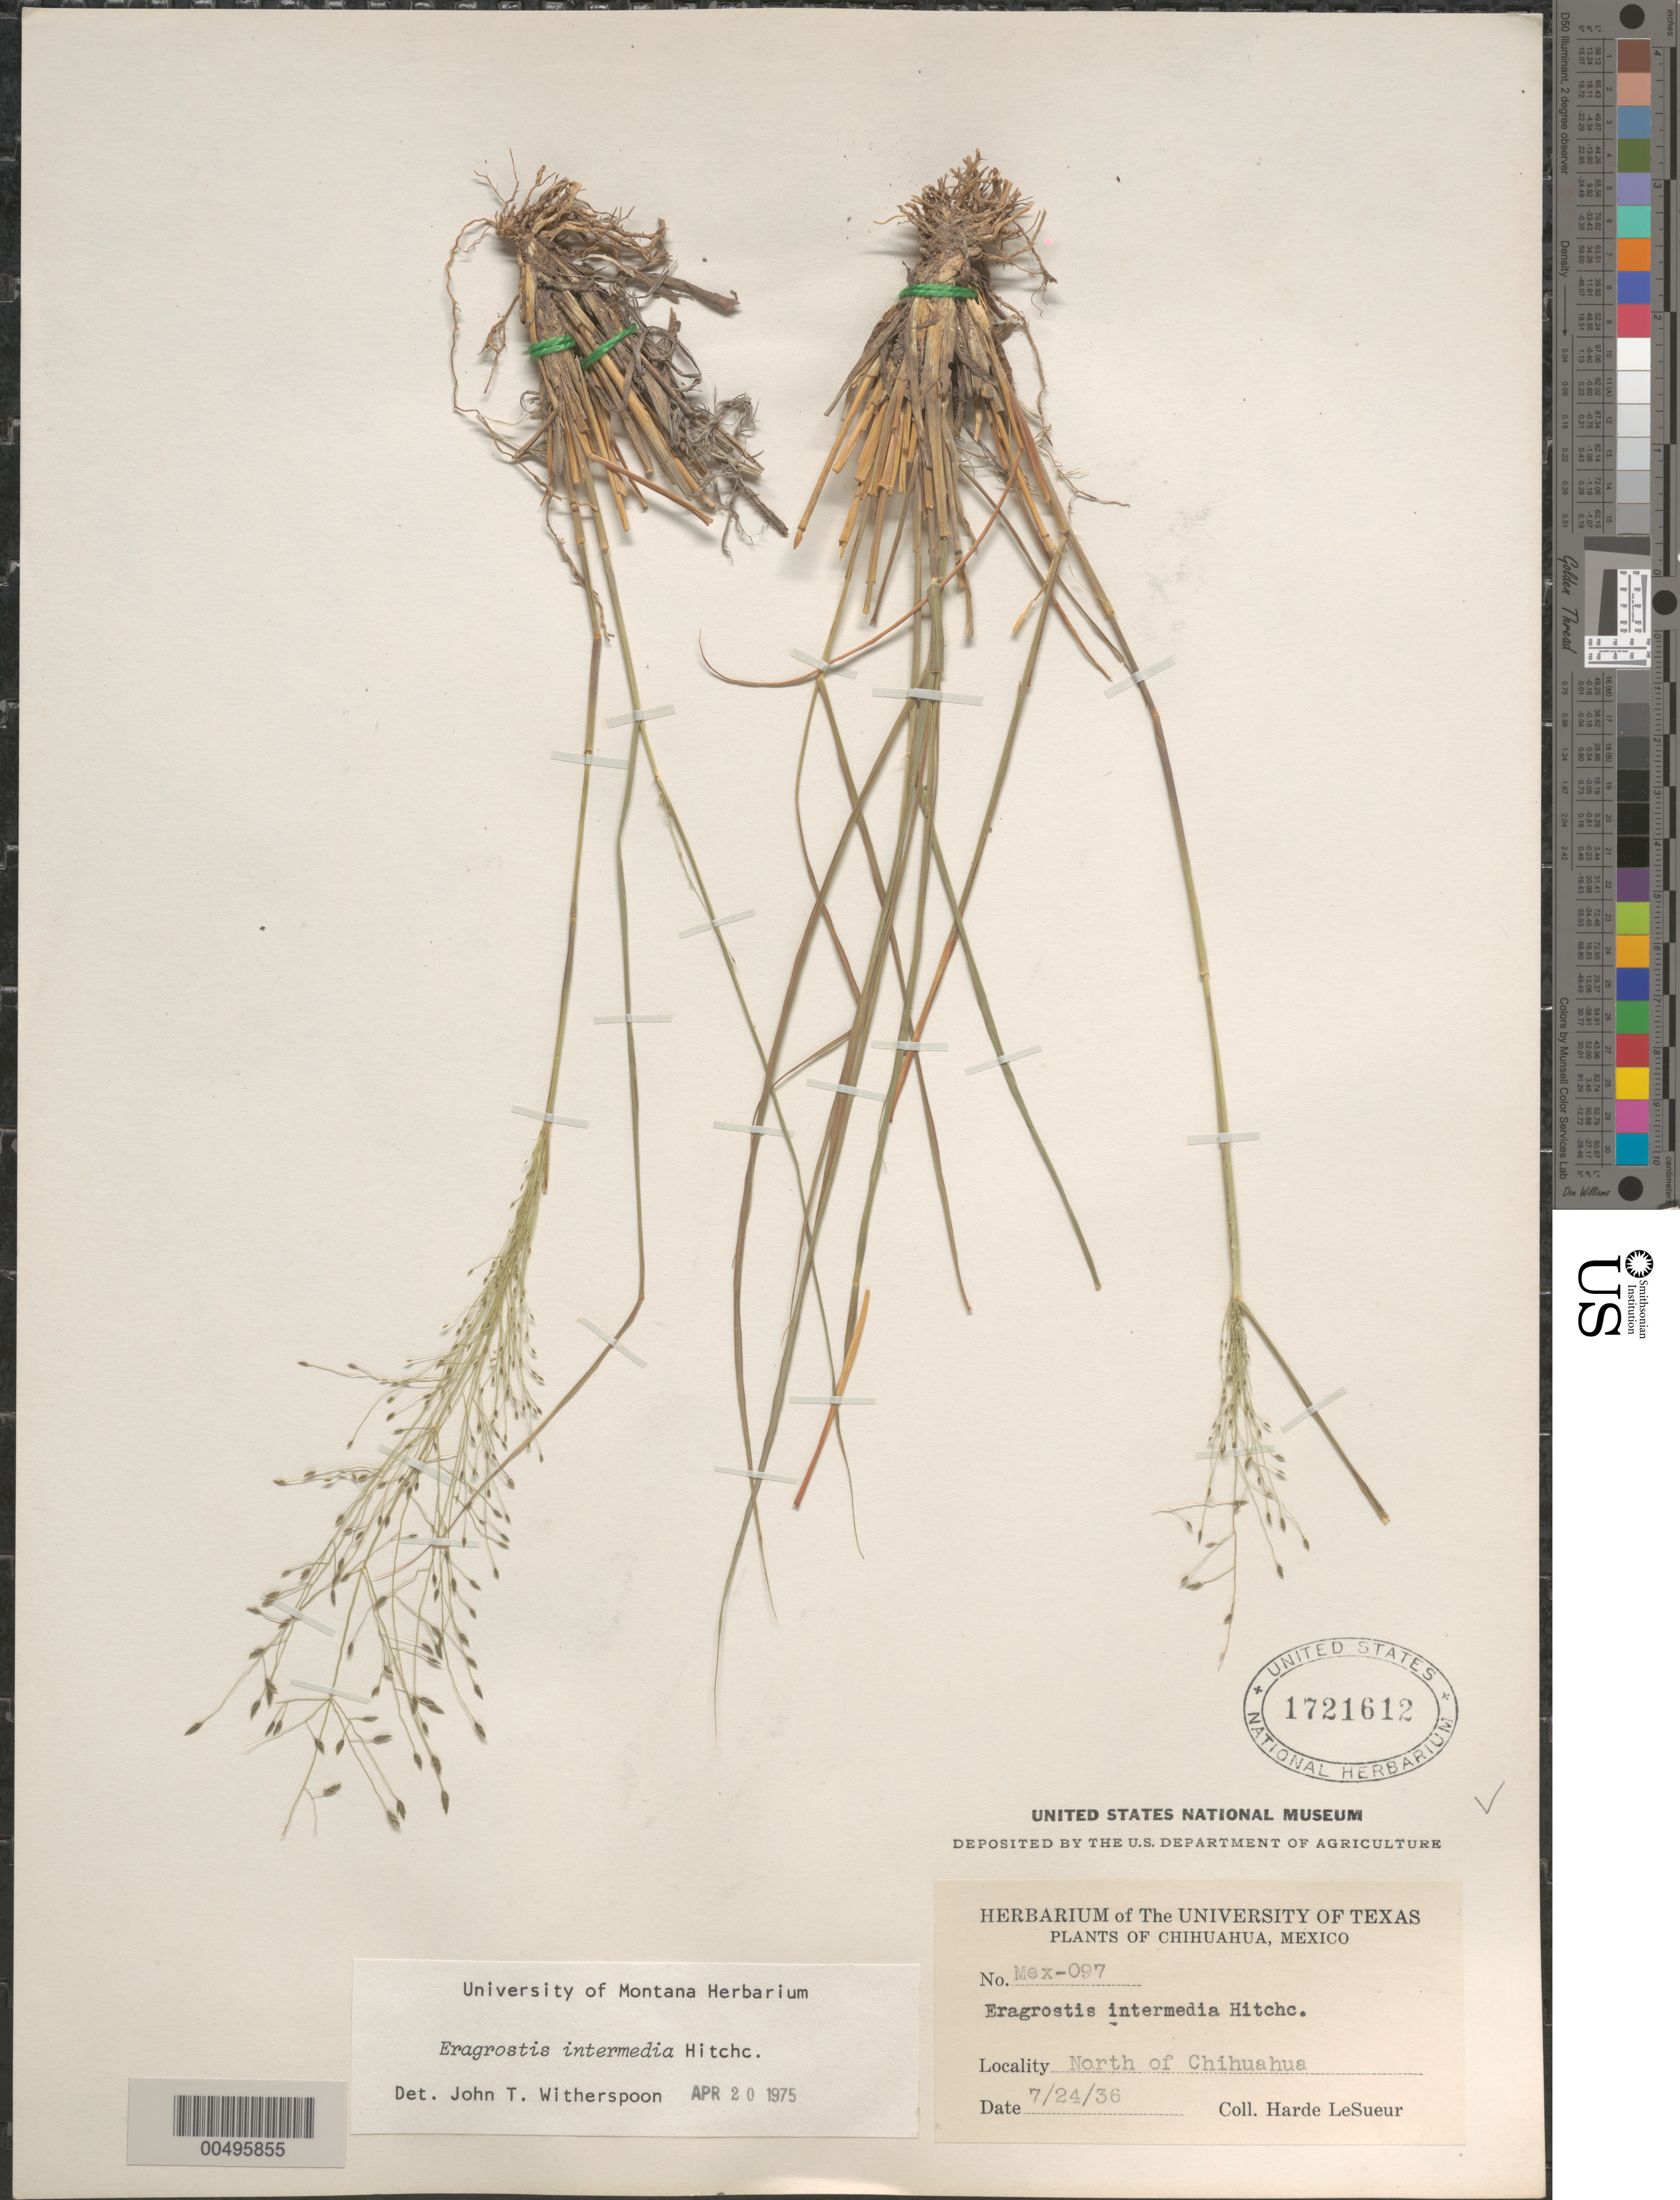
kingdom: Plantae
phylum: Tracheophyta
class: Liliopsida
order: Poales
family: Poaceae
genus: Eragrostis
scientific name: Eragrostis intermedia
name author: Hitchc.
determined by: Witherspoon, John T.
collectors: D. H. LeSueur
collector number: Mex-097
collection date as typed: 24 Jul 1936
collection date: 1936-07-24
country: Mexico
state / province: Chihuahua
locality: N of Chihuahua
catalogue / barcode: US 1721612